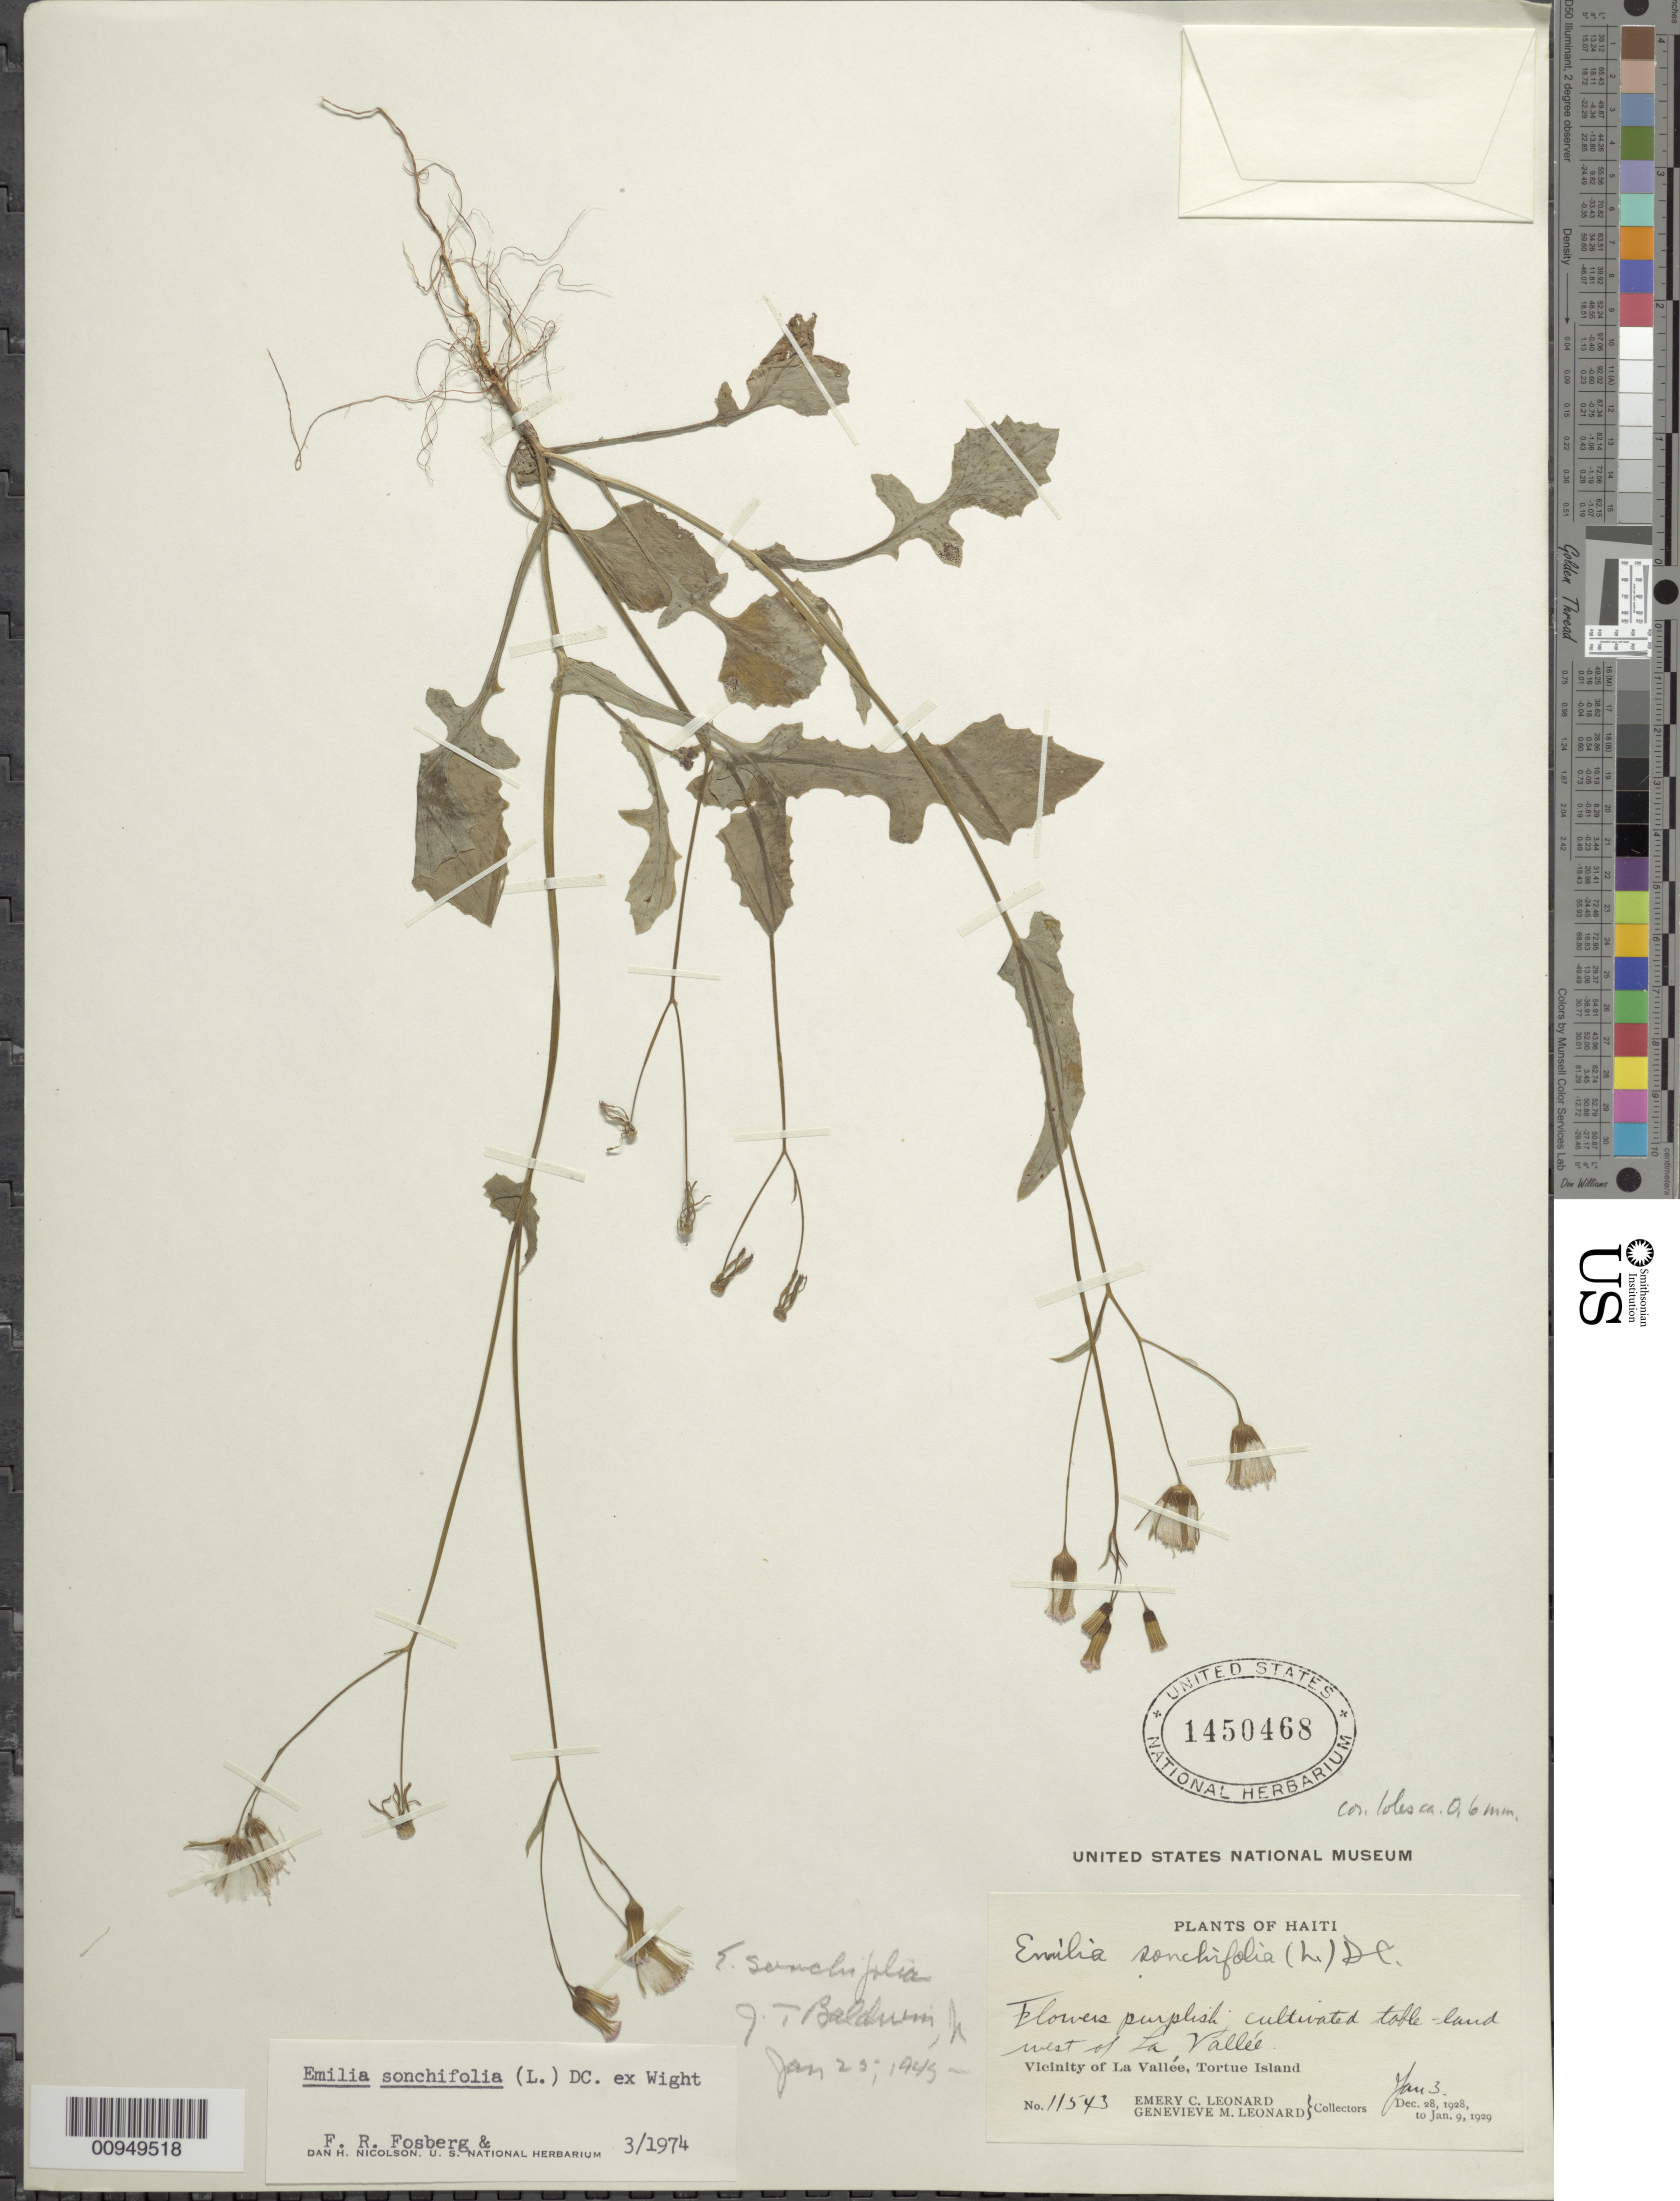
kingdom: Plantae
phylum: Tracheophyta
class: Magnoliopsida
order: Asterales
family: Asteraceae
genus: Emilia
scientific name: Emilia sonchifolia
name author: (L.) DC.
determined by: Fosberg, F. R.; Nicolson, D. H.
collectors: E. C. Leonard & G. M. Leonard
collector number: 11543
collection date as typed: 03 Jan 1929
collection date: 1929-01-03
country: Haiti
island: Tortue Island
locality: Vicinity of La Vallée, cultivated table-land W of La Vallée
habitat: Cultivated table-land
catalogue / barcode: US 1450468